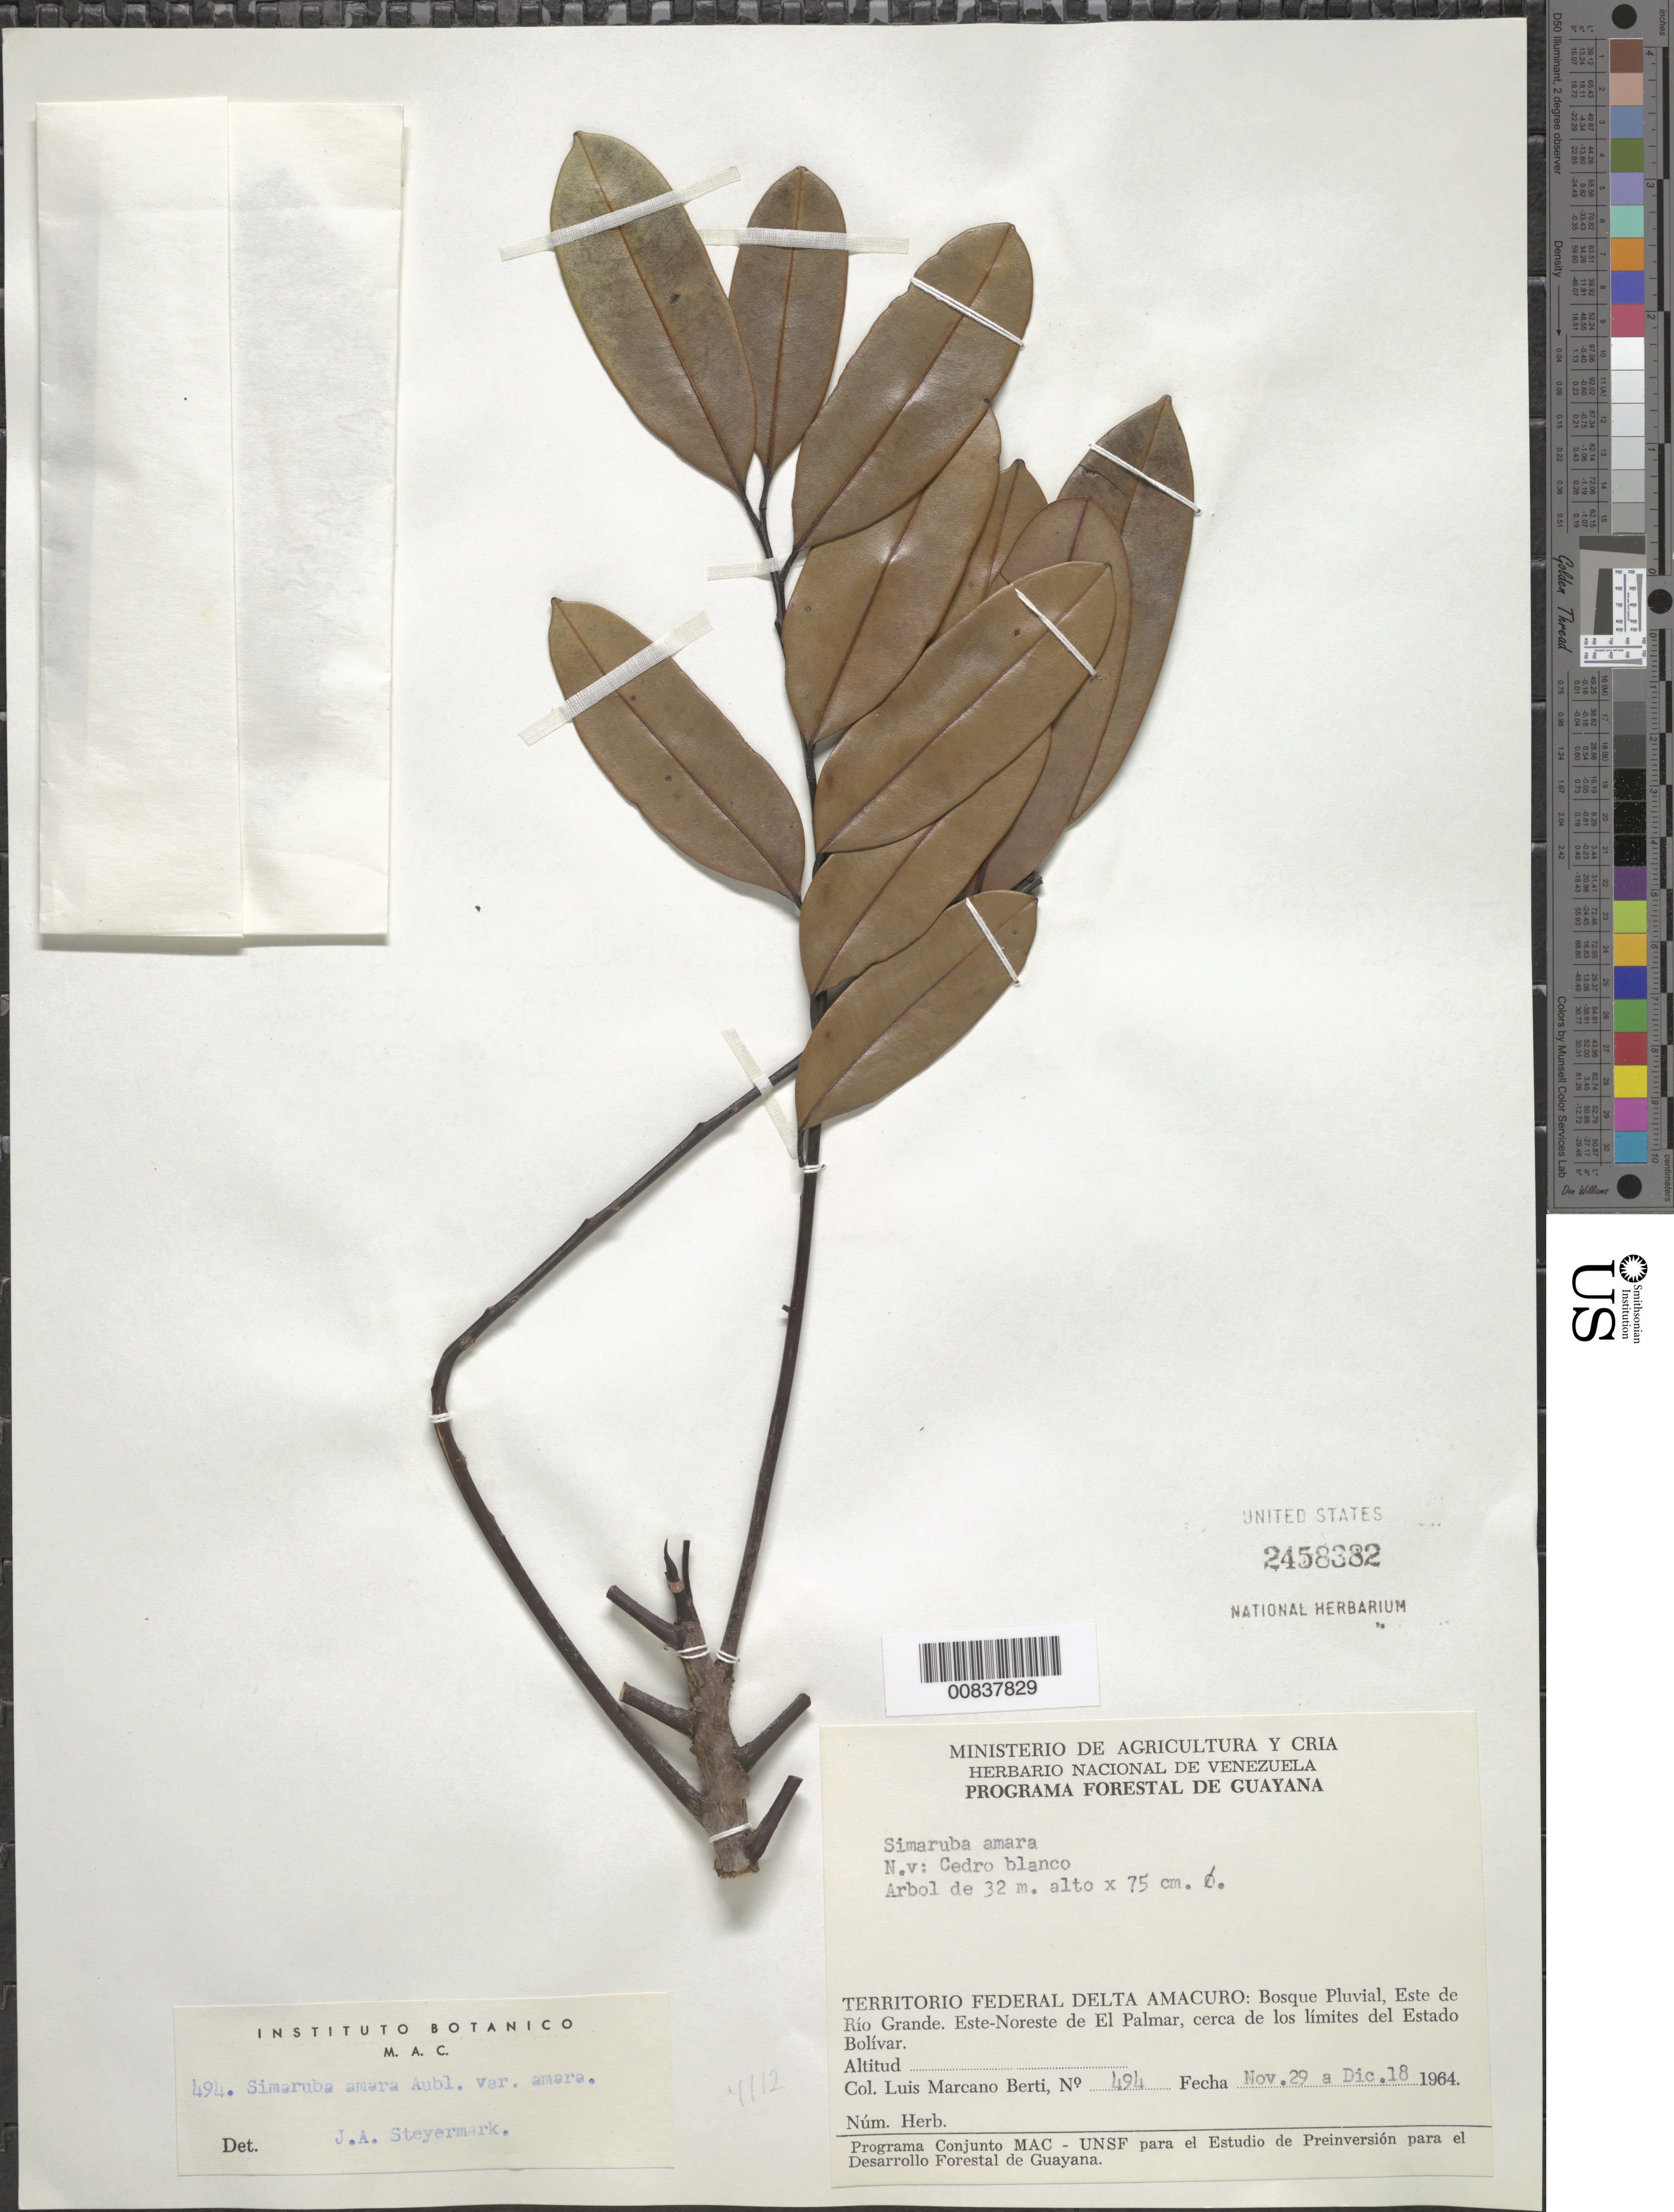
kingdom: Plantae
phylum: Tracheophyta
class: Magnoliopsida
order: Sapindales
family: Simaroubaceae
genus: Simarouba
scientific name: Simarouba amara var. amara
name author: Aubl.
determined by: Steyermark, Julian A., (VEN)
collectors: L. Marcano-Berti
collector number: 494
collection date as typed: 29-Nov-64 to 18-Dec-64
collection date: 1964-11-29/1964-12-18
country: Venezuela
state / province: Delta Amacuro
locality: Este de Río Grande, ENE de El Palmar, cerca de los limites del Estado Bolívar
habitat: Bosque pluvial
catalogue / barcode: US 2458382